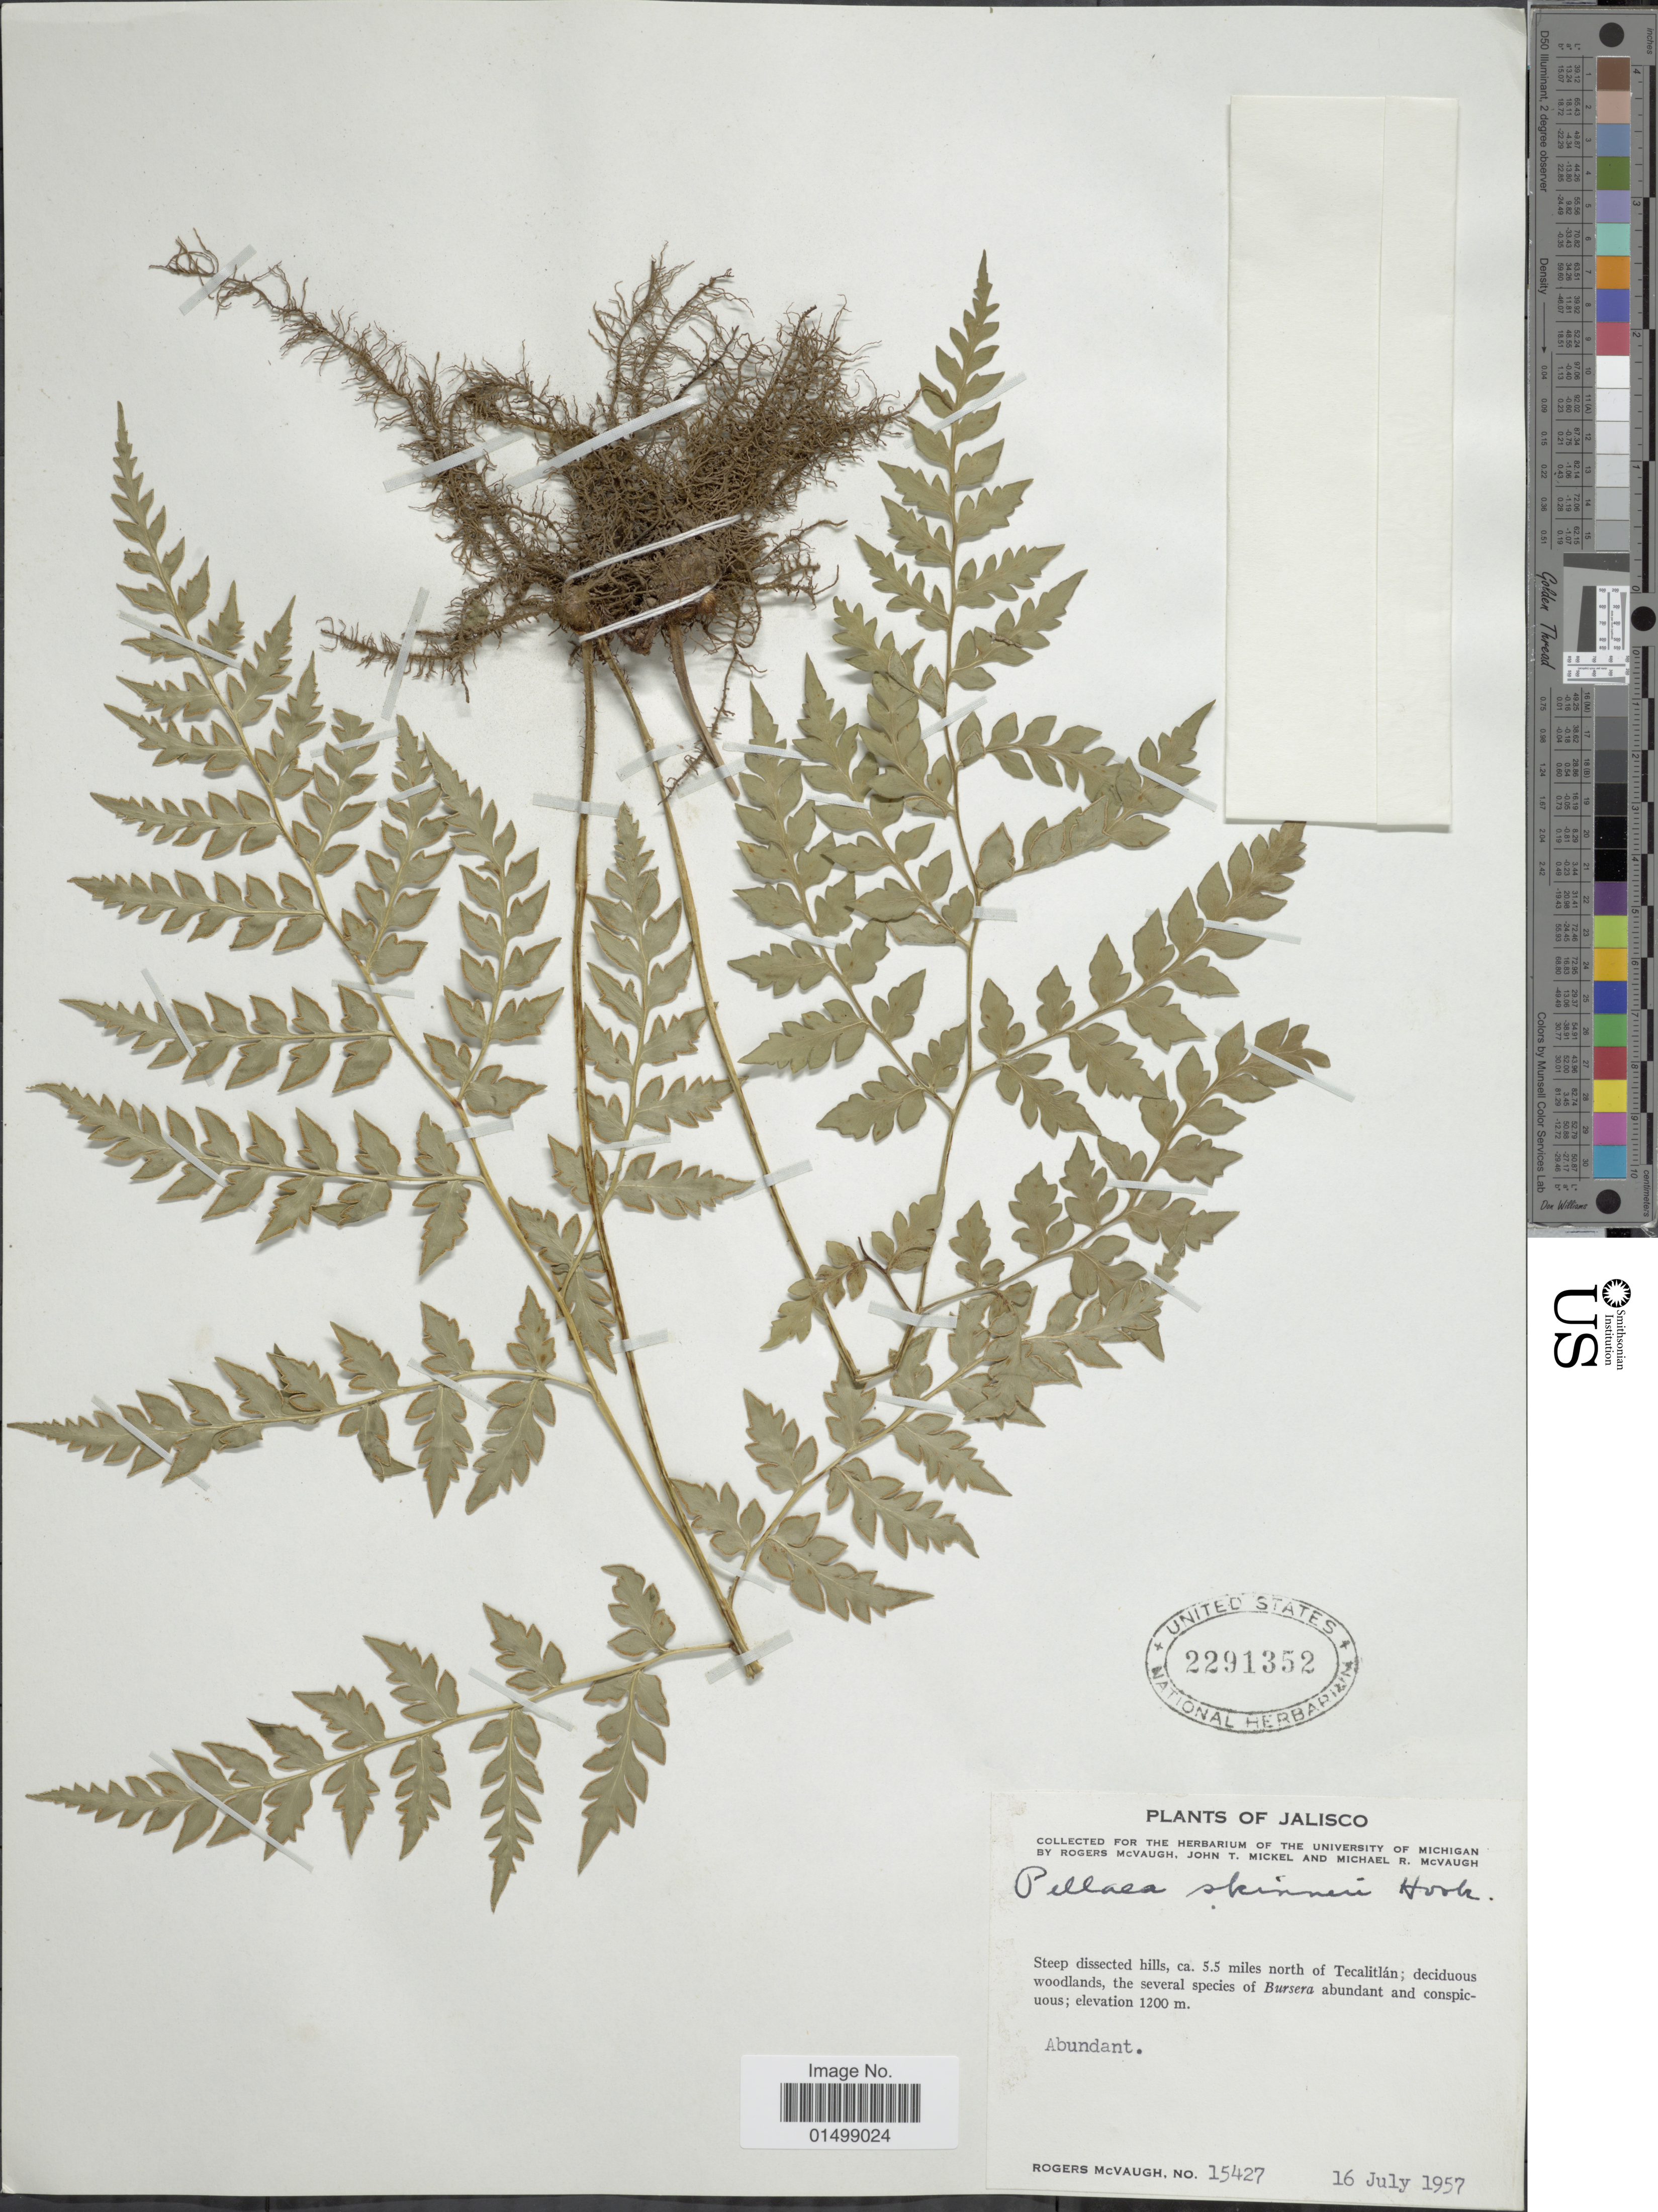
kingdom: Plantae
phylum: Tracheophyta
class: Polypodiopsida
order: Polypodiales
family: Pteridaceae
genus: Cheilanthes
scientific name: Cheilanthes skinneri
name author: (Hook.) T. Moore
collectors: R. McVaugh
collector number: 15427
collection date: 1957-07-16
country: Mexico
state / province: Jalisco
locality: Jalisco. Steep dissected hills, ca. 5.5 miles north of Tecalitlan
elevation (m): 1200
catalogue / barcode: US 2291352